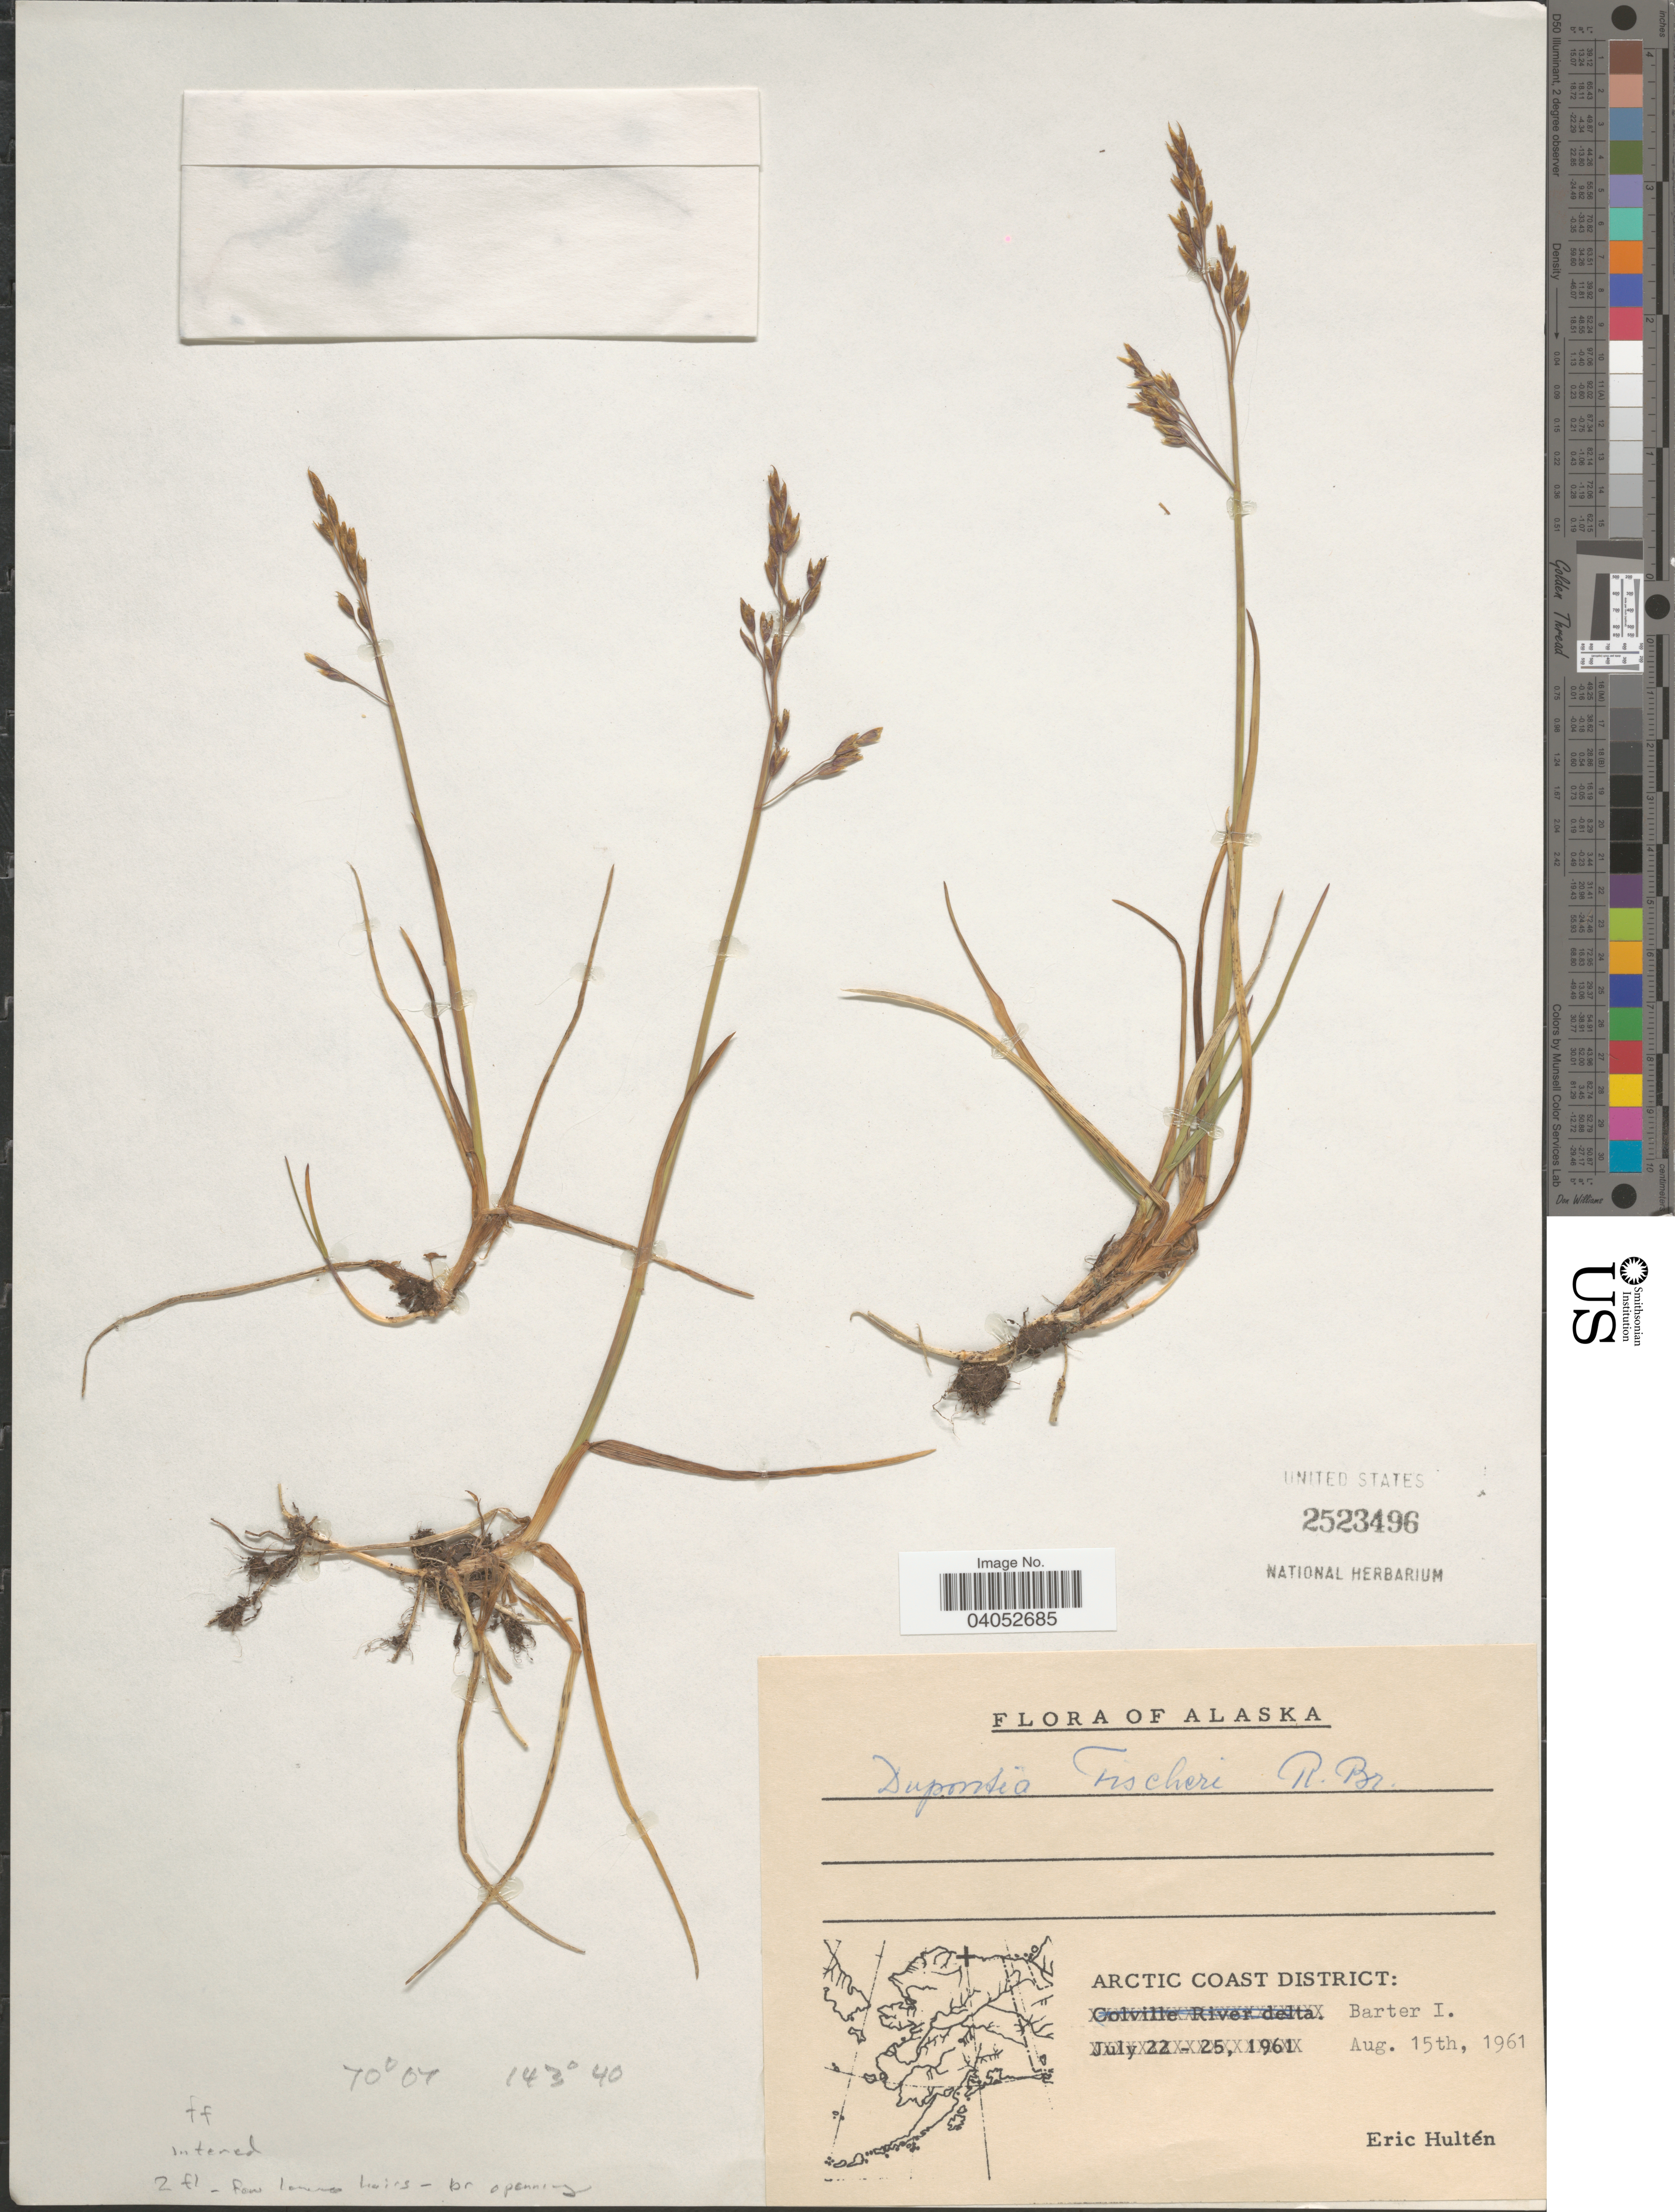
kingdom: Plantae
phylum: Tracheophyta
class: Liliopsida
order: Poales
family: Poaceae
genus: Dupontia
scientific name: Dupontia micrantha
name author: Holm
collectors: E. G. Hultén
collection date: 1961-08-15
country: United States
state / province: Alaska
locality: Arctic Coast District: Barter I.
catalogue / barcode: US 2523496